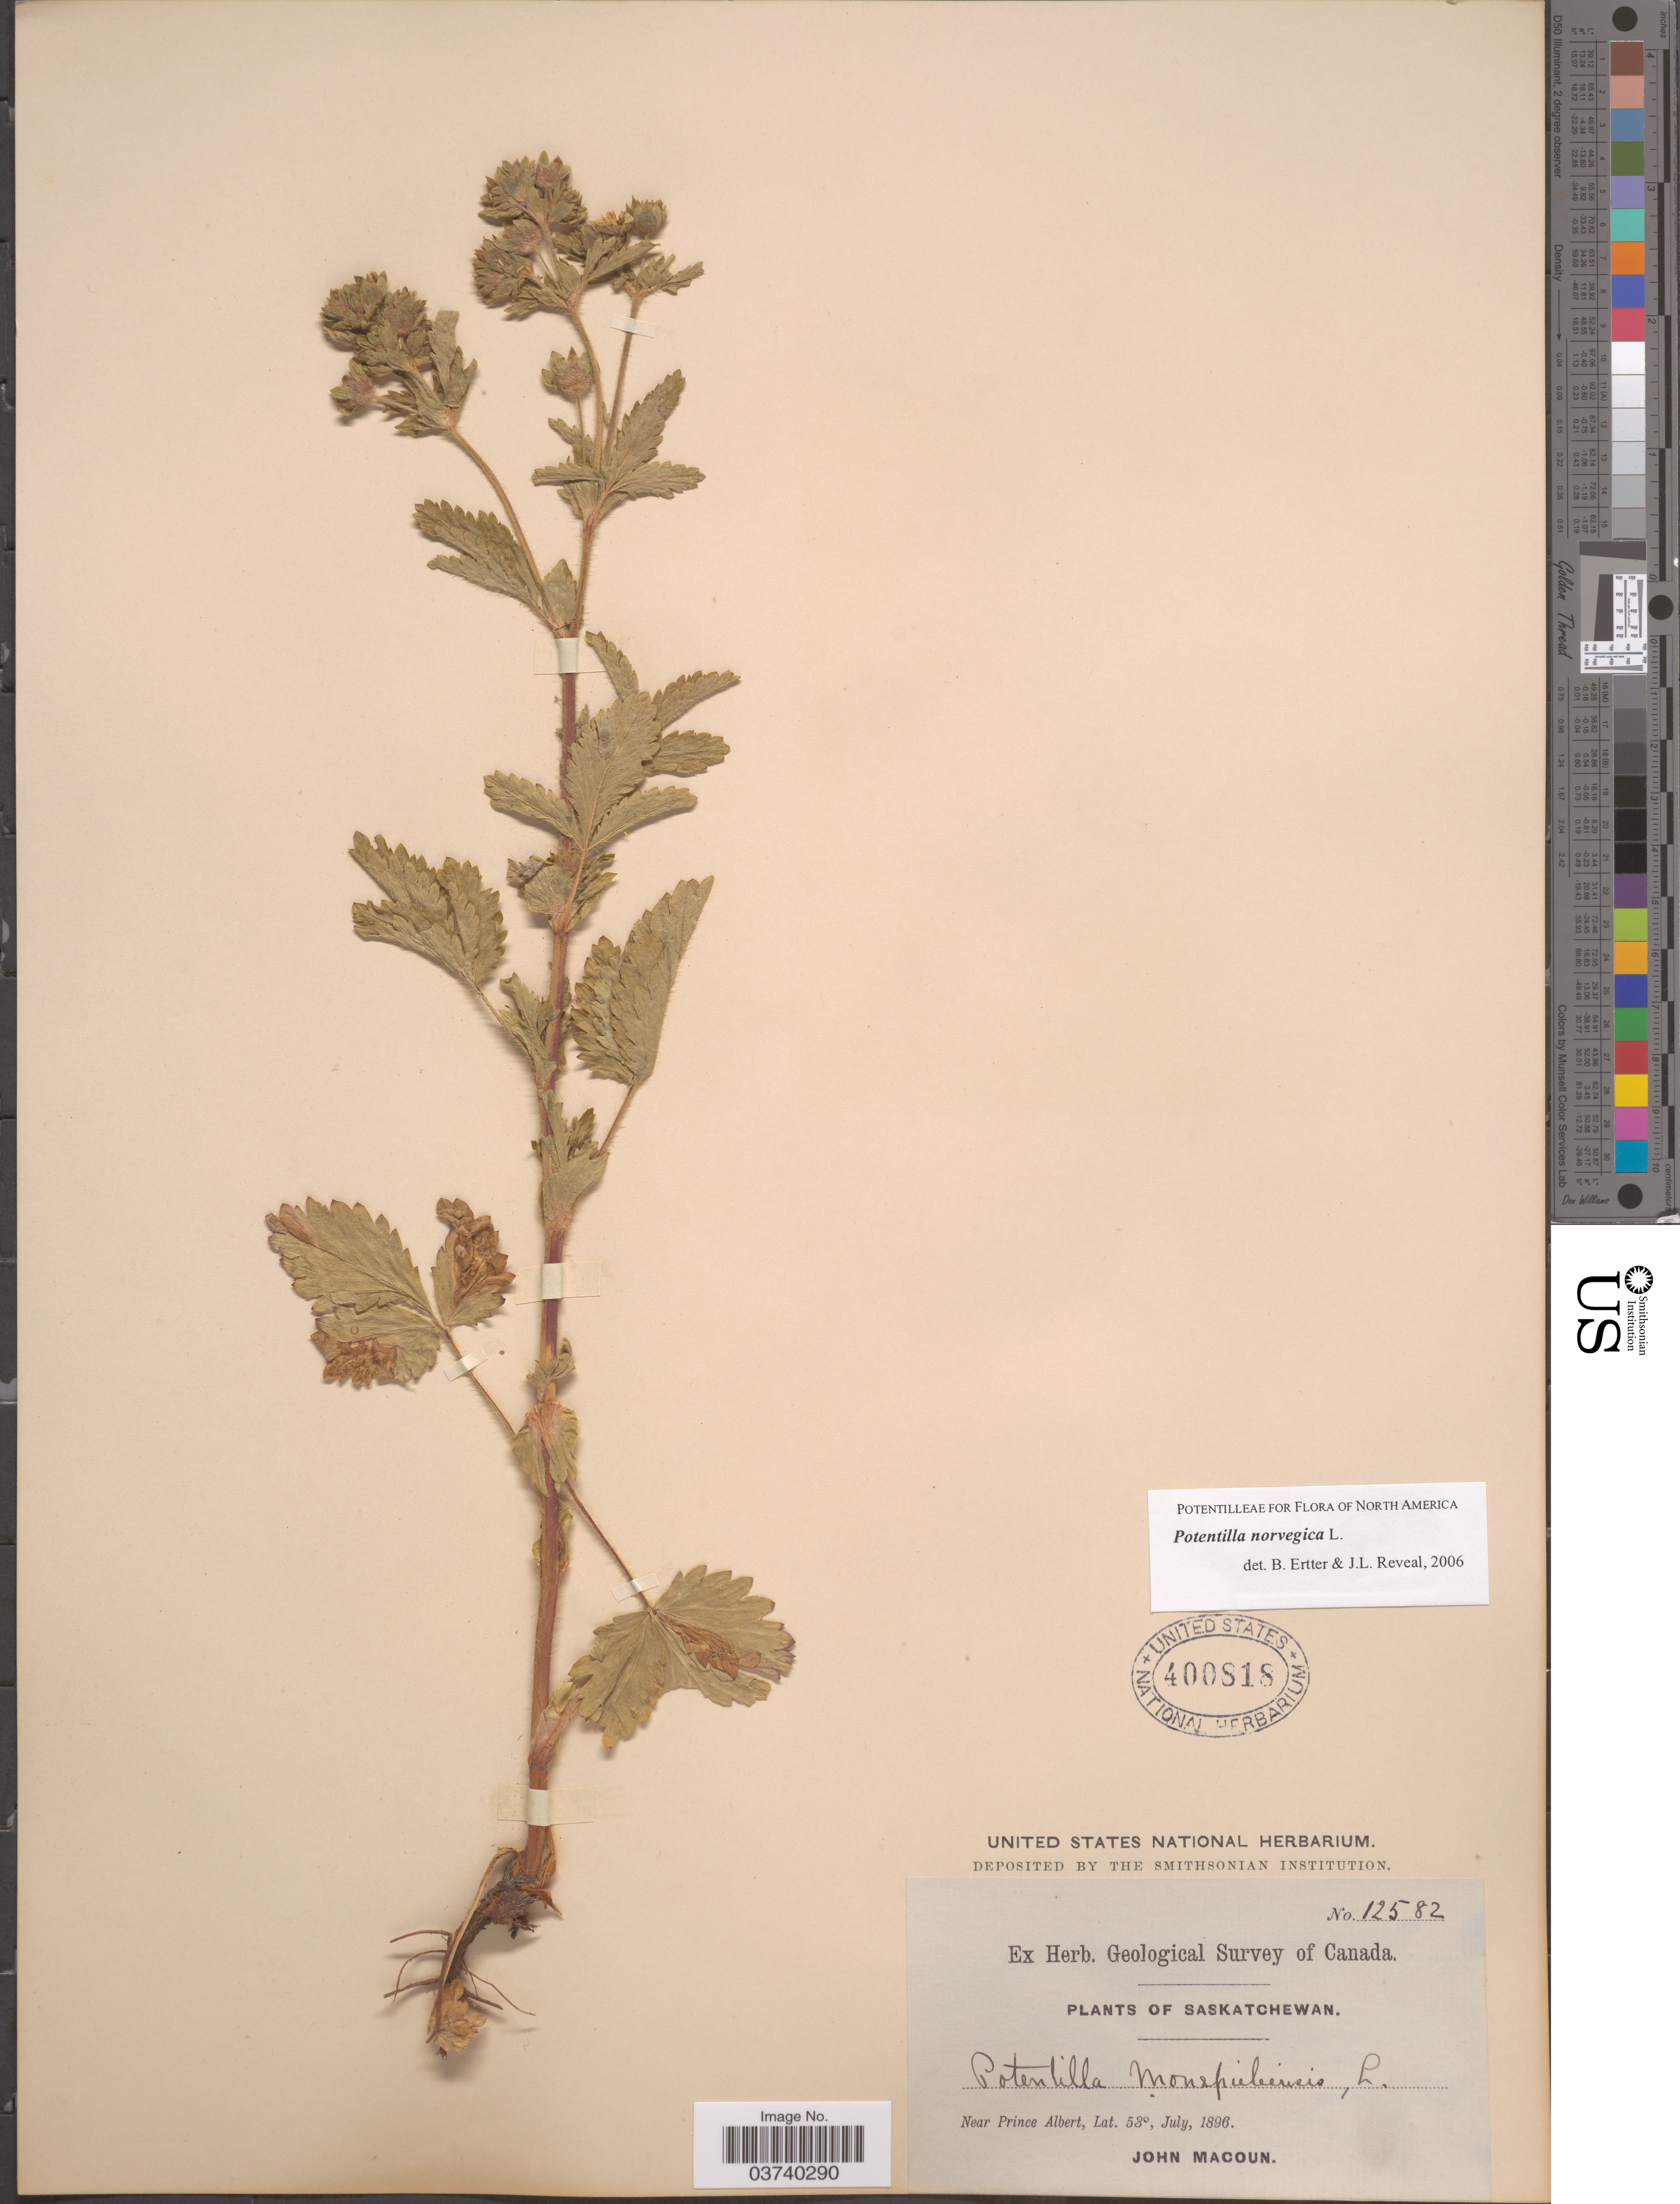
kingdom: Plantae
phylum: Tracheophyta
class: Magnoliopsida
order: Rosales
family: Rosaceae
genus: Potentilla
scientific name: Potentilla norvegica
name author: L.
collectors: J. Macoun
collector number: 12582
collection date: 1896-07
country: Canada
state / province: Saskatchewan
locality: Near Prince Albert.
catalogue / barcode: US 400818